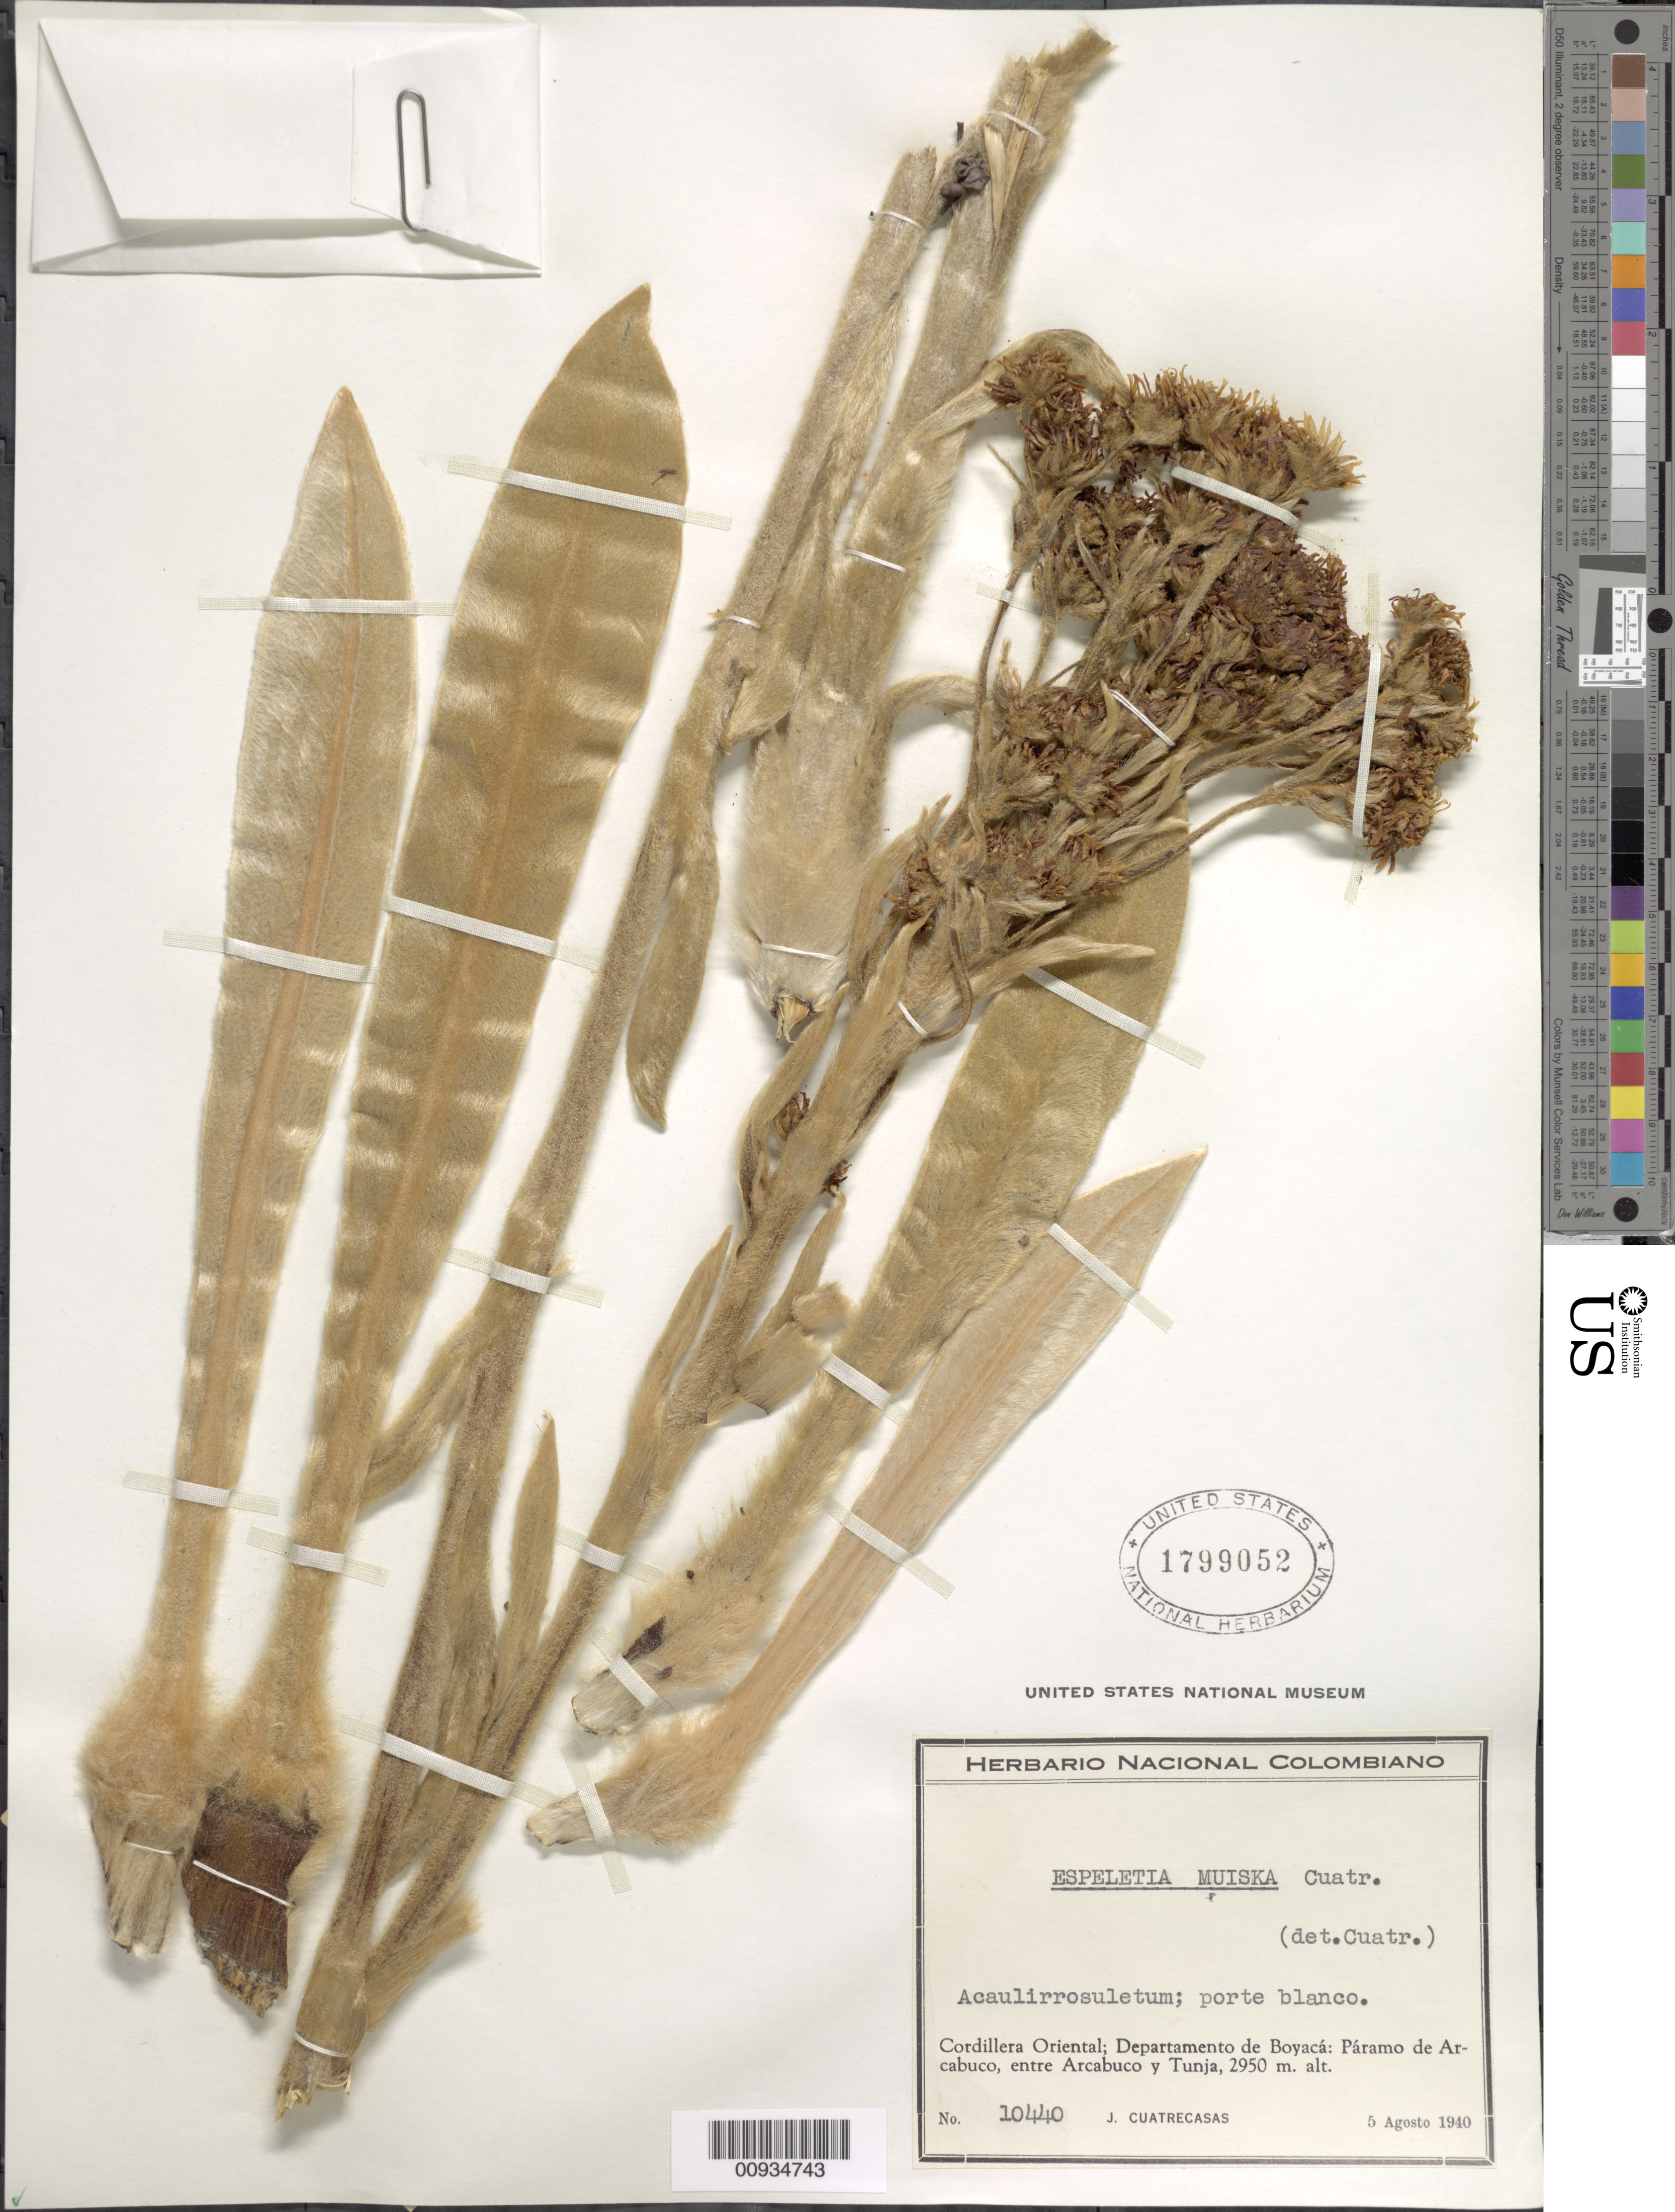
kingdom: Plantae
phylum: Tracheophyta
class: Magnoliopsida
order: Asterales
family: Asteraceae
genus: Espeletiopsis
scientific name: Espeletiopsis muiska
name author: (Cuatrec.) Cuatrec.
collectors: J. Cuatrecasas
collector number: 10440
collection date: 1940-08-05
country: Colombia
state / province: Boyacá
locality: Cordillera Oriental; Departamento de Boyaca: Paramo de Arcabuco y Tunja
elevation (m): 2950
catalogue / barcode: US 1799052